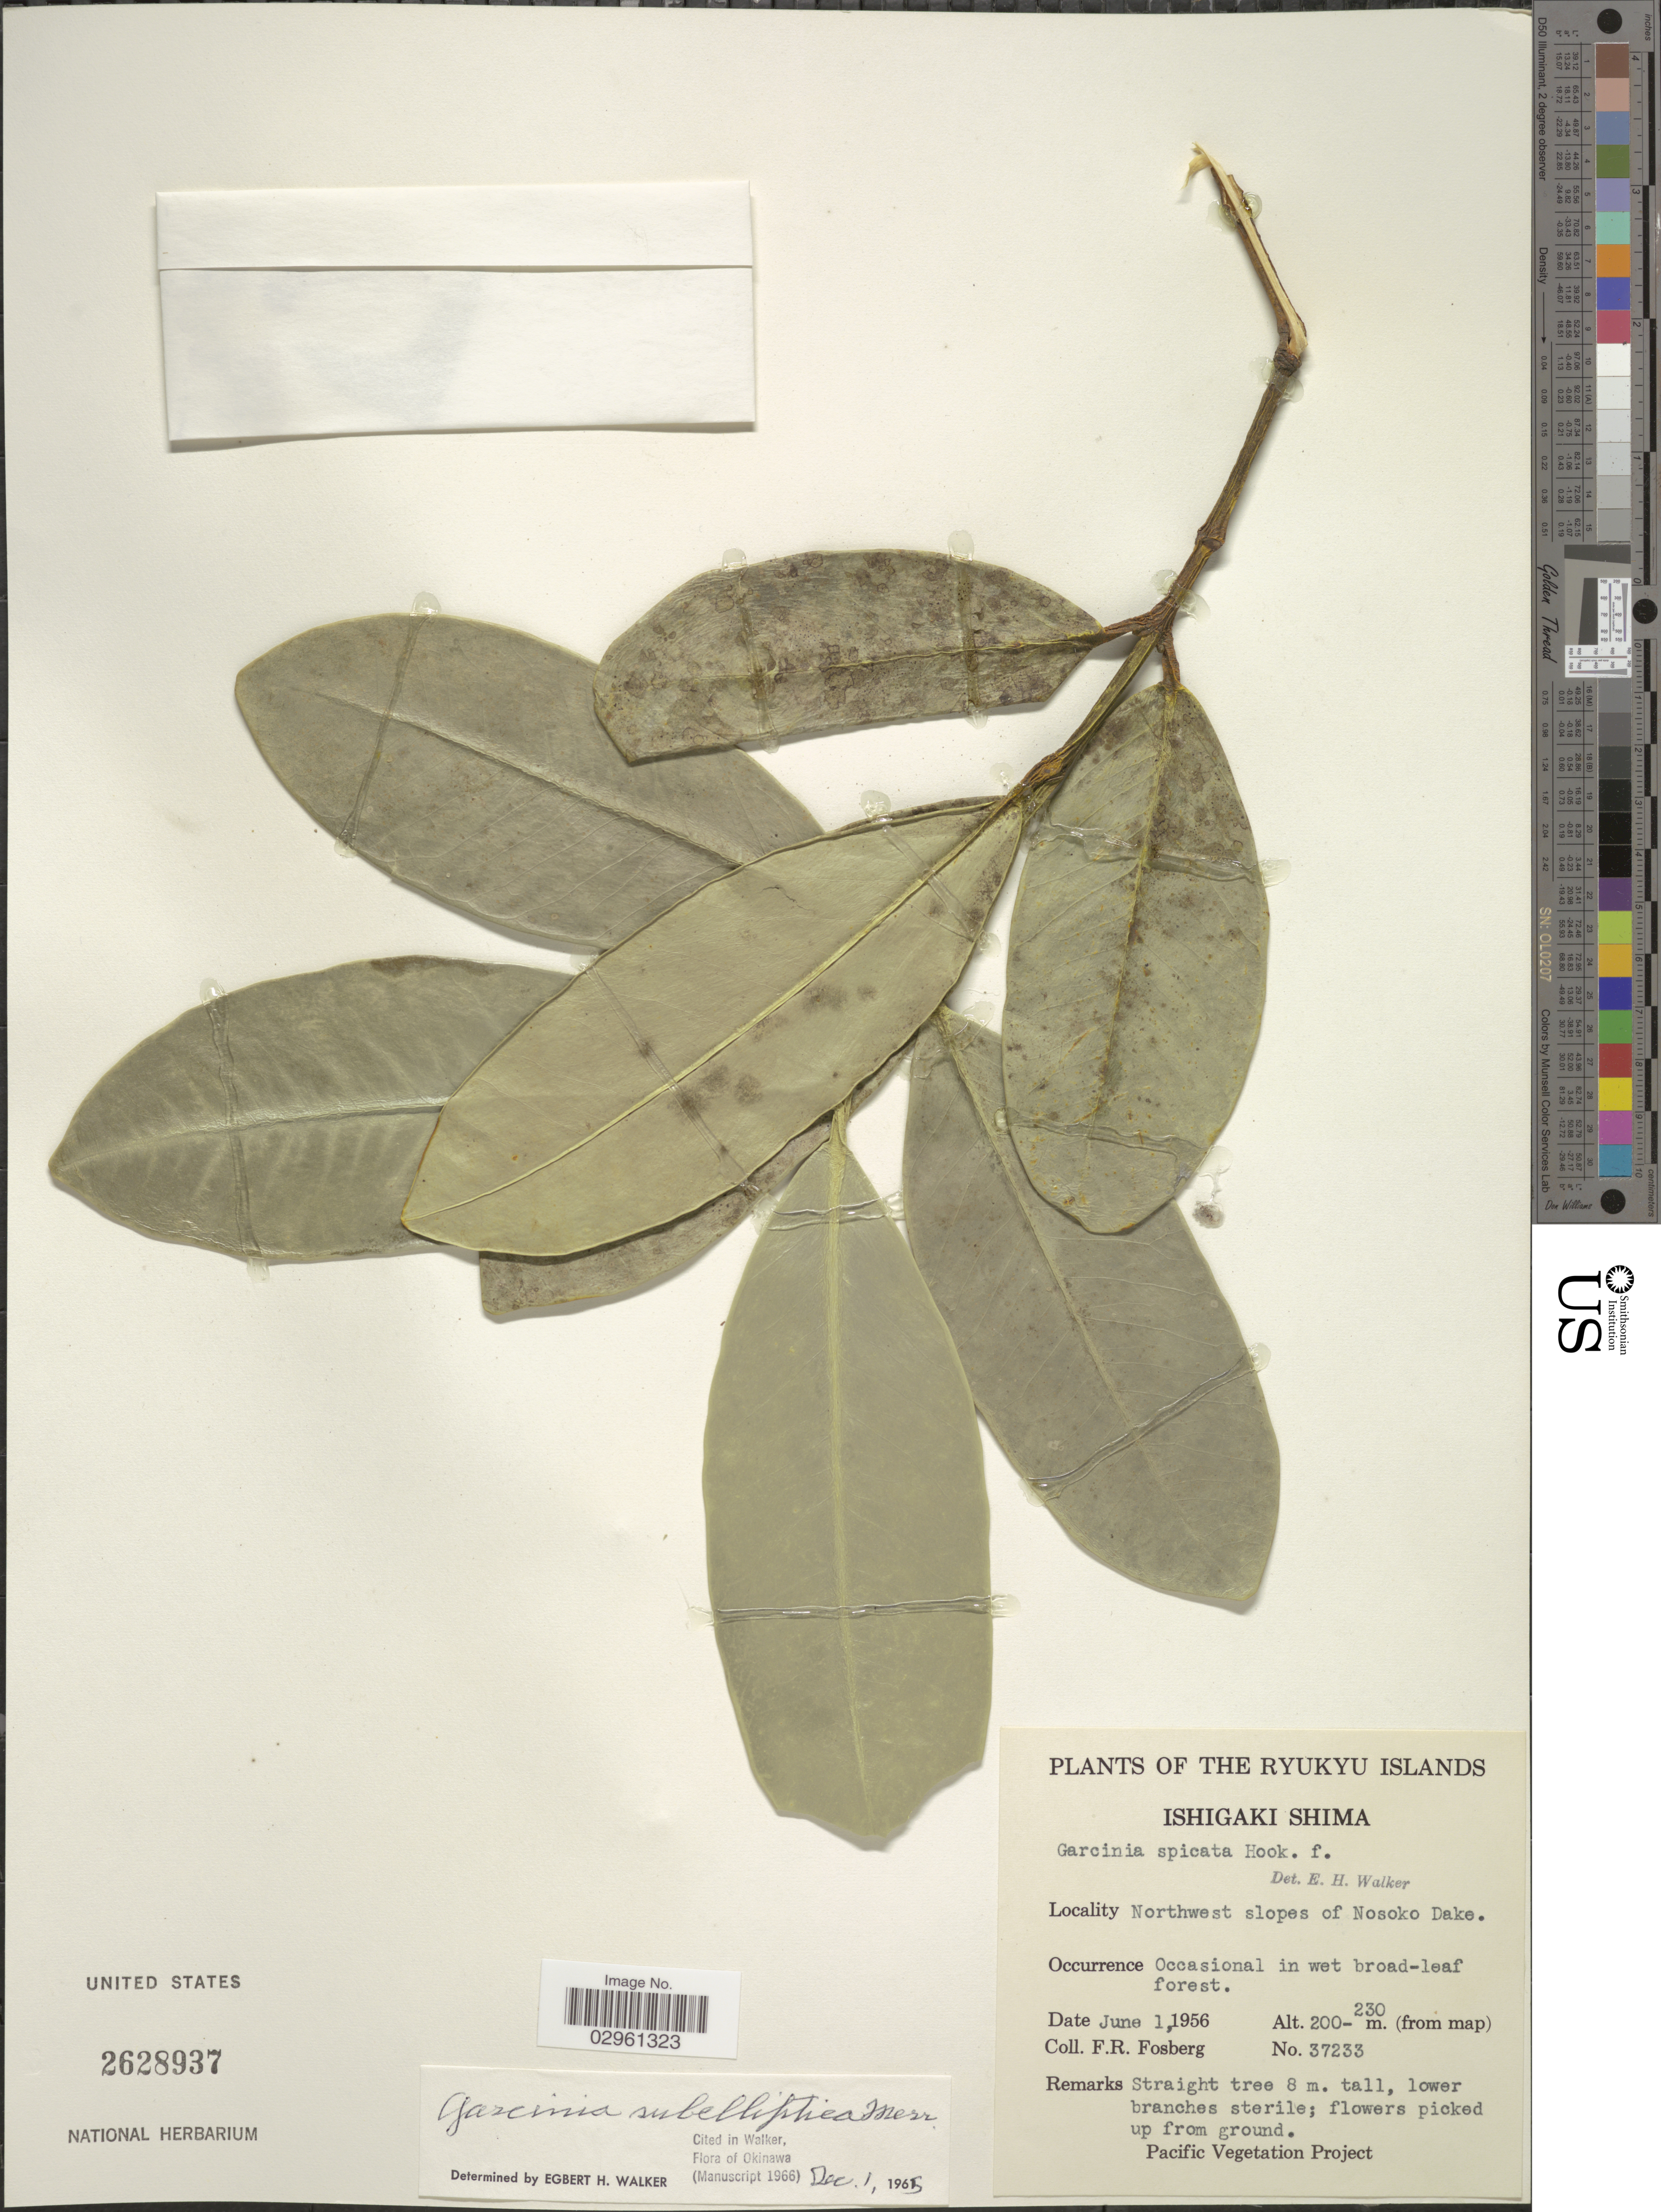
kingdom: Plantae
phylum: Tracheophyta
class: Magnoliopsida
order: Malpighiales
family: Clusiaceae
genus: Garcinia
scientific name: Garcinia subelliptica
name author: Merr.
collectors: F. R. Fosberg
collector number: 37233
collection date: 1956-06-01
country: Japan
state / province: Okinawa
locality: The Ryukyu Islands. Ishigaki Shima. Northwest slopes of Nosoko Dake.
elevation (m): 200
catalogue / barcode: US 2628937